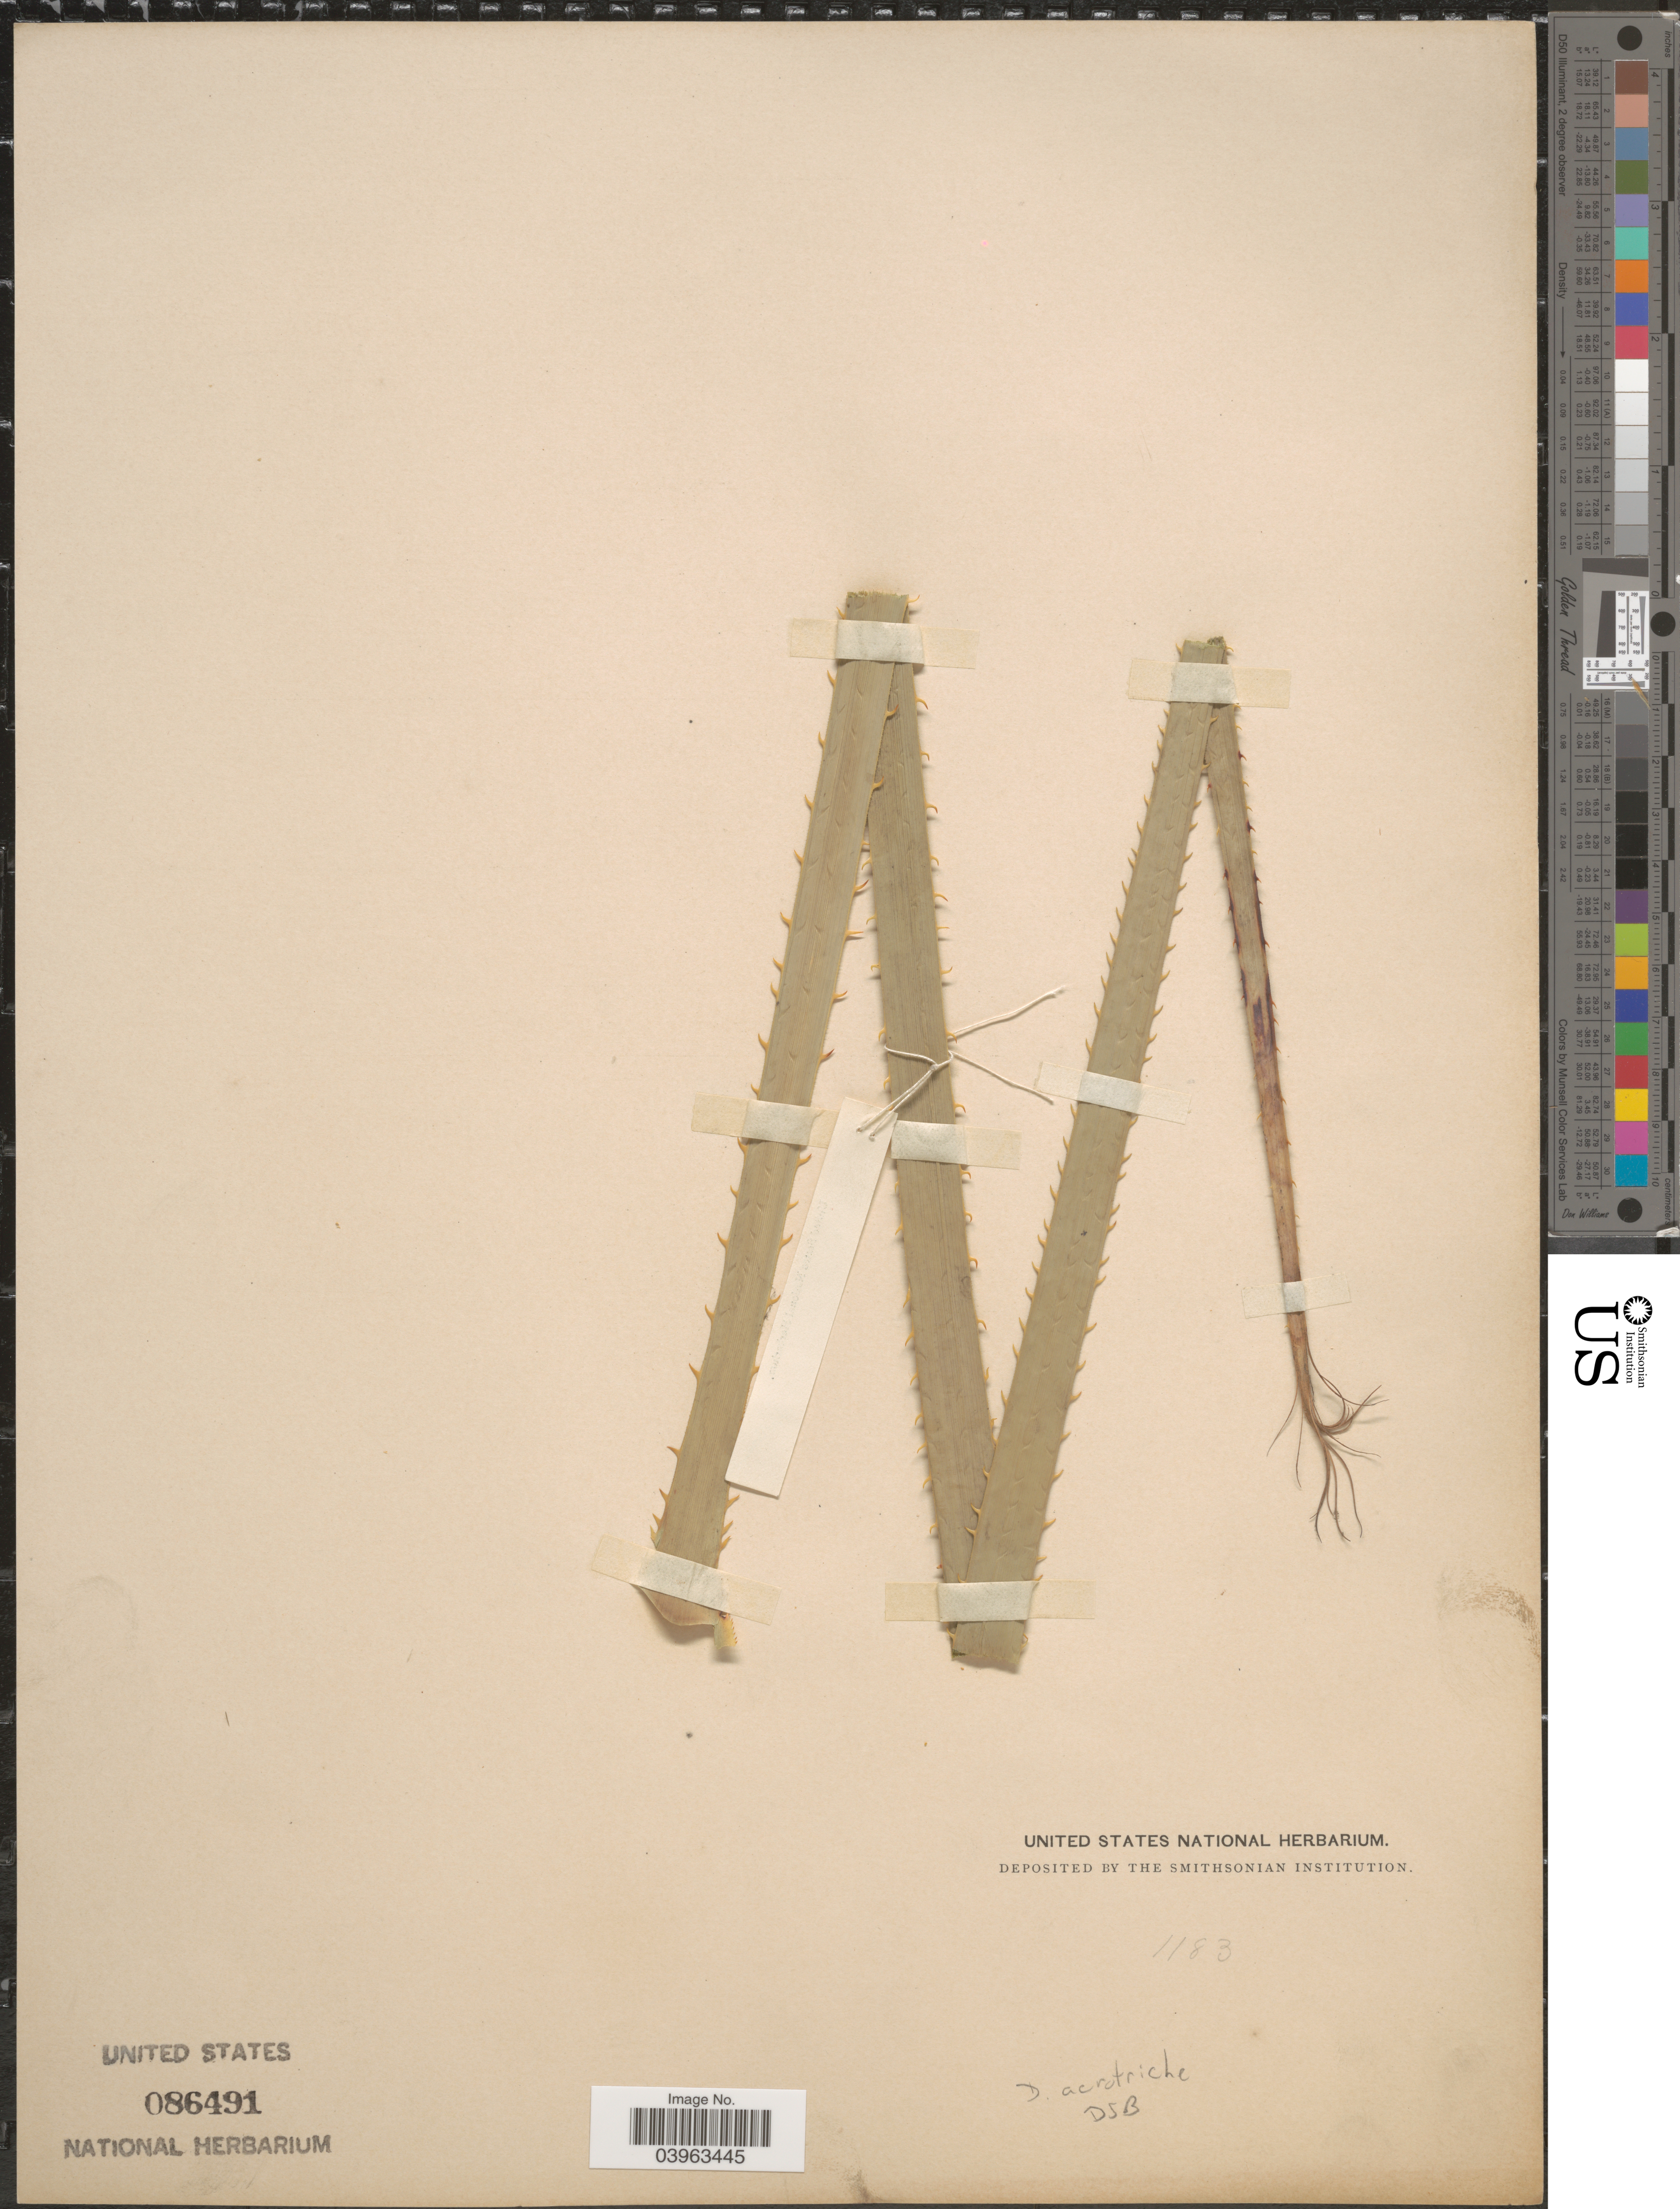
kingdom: Plantae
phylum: Tracheophyta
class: Liliopsida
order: Asparagales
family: Asparagaceae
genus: Dasylirion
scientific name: Dasylirion acrotrichum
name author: (Schiede) Zucc.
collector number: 1183?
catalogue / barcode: US 86491